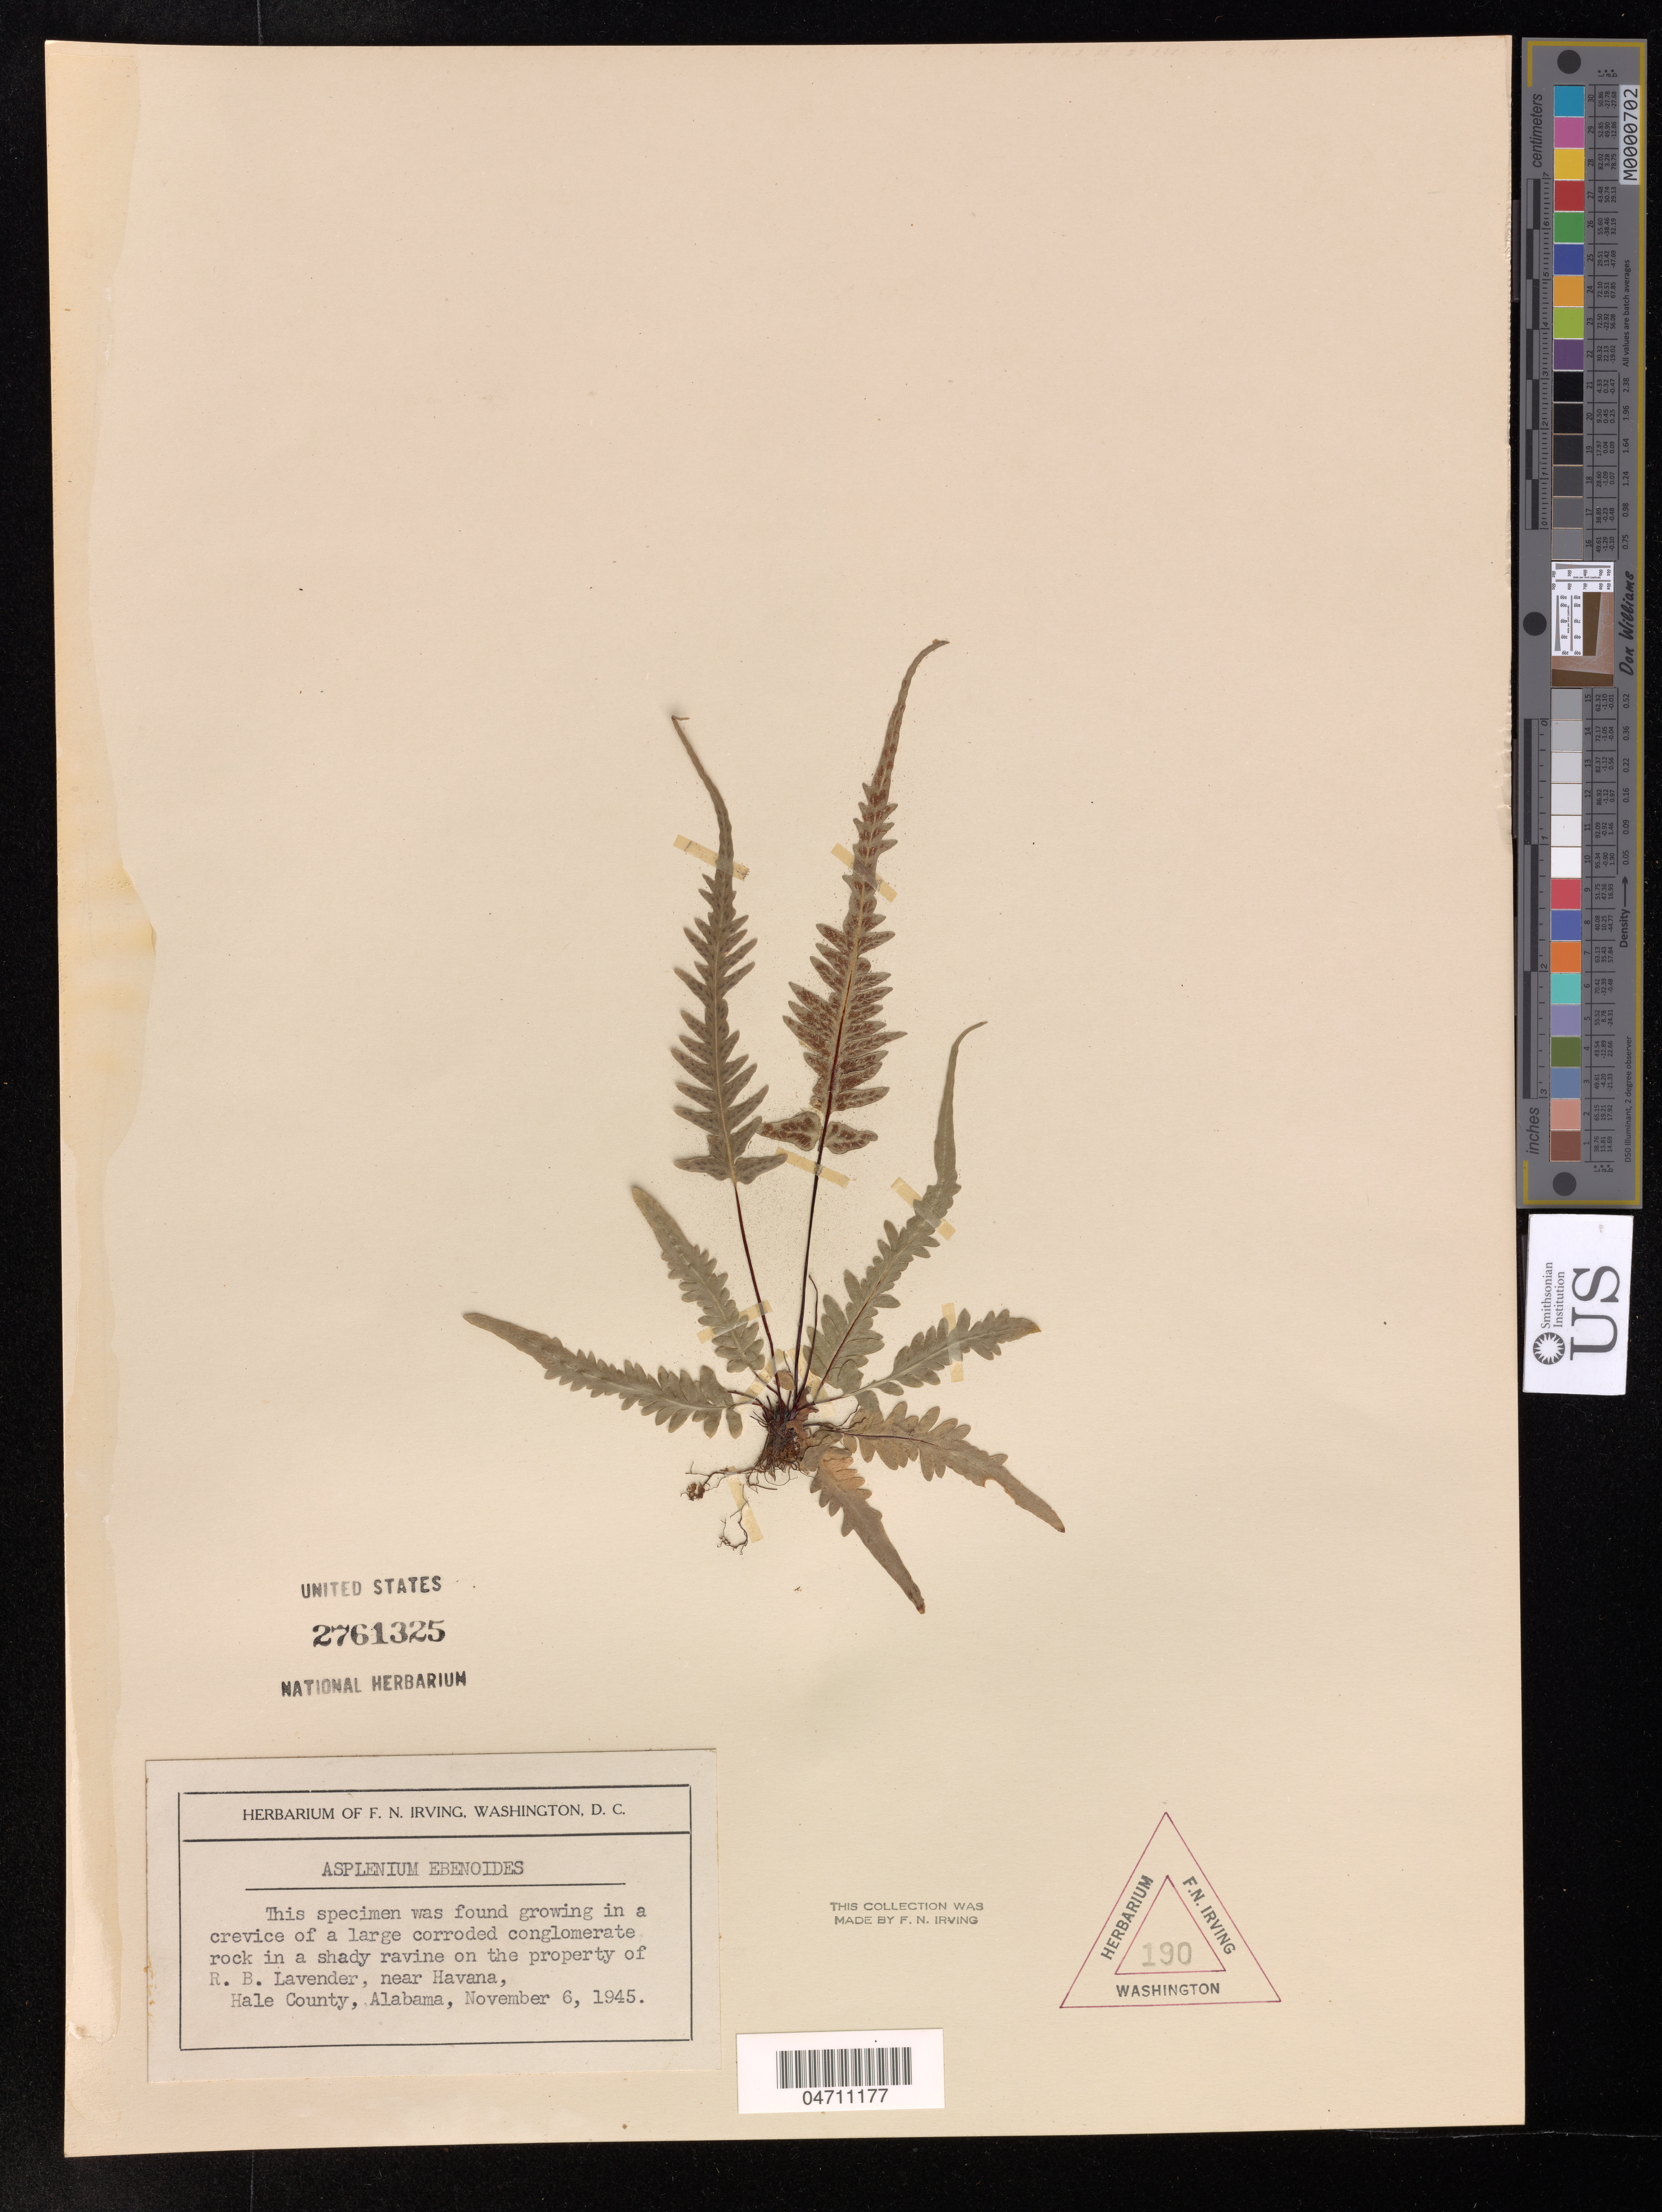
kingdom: Plantae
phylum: Tracheophyta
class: Polypodiopsida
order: Polypodiales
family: Aspleniaceae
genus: Asplenium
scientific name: Asplenium x ebenoides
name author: R.R. Scott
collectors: F. Irving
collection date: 1945-11-06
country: United States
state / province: Alabama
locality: In a shady ravine on the property of R. B. Lavender, near Havana, Hale County.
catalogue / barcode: US 2761325